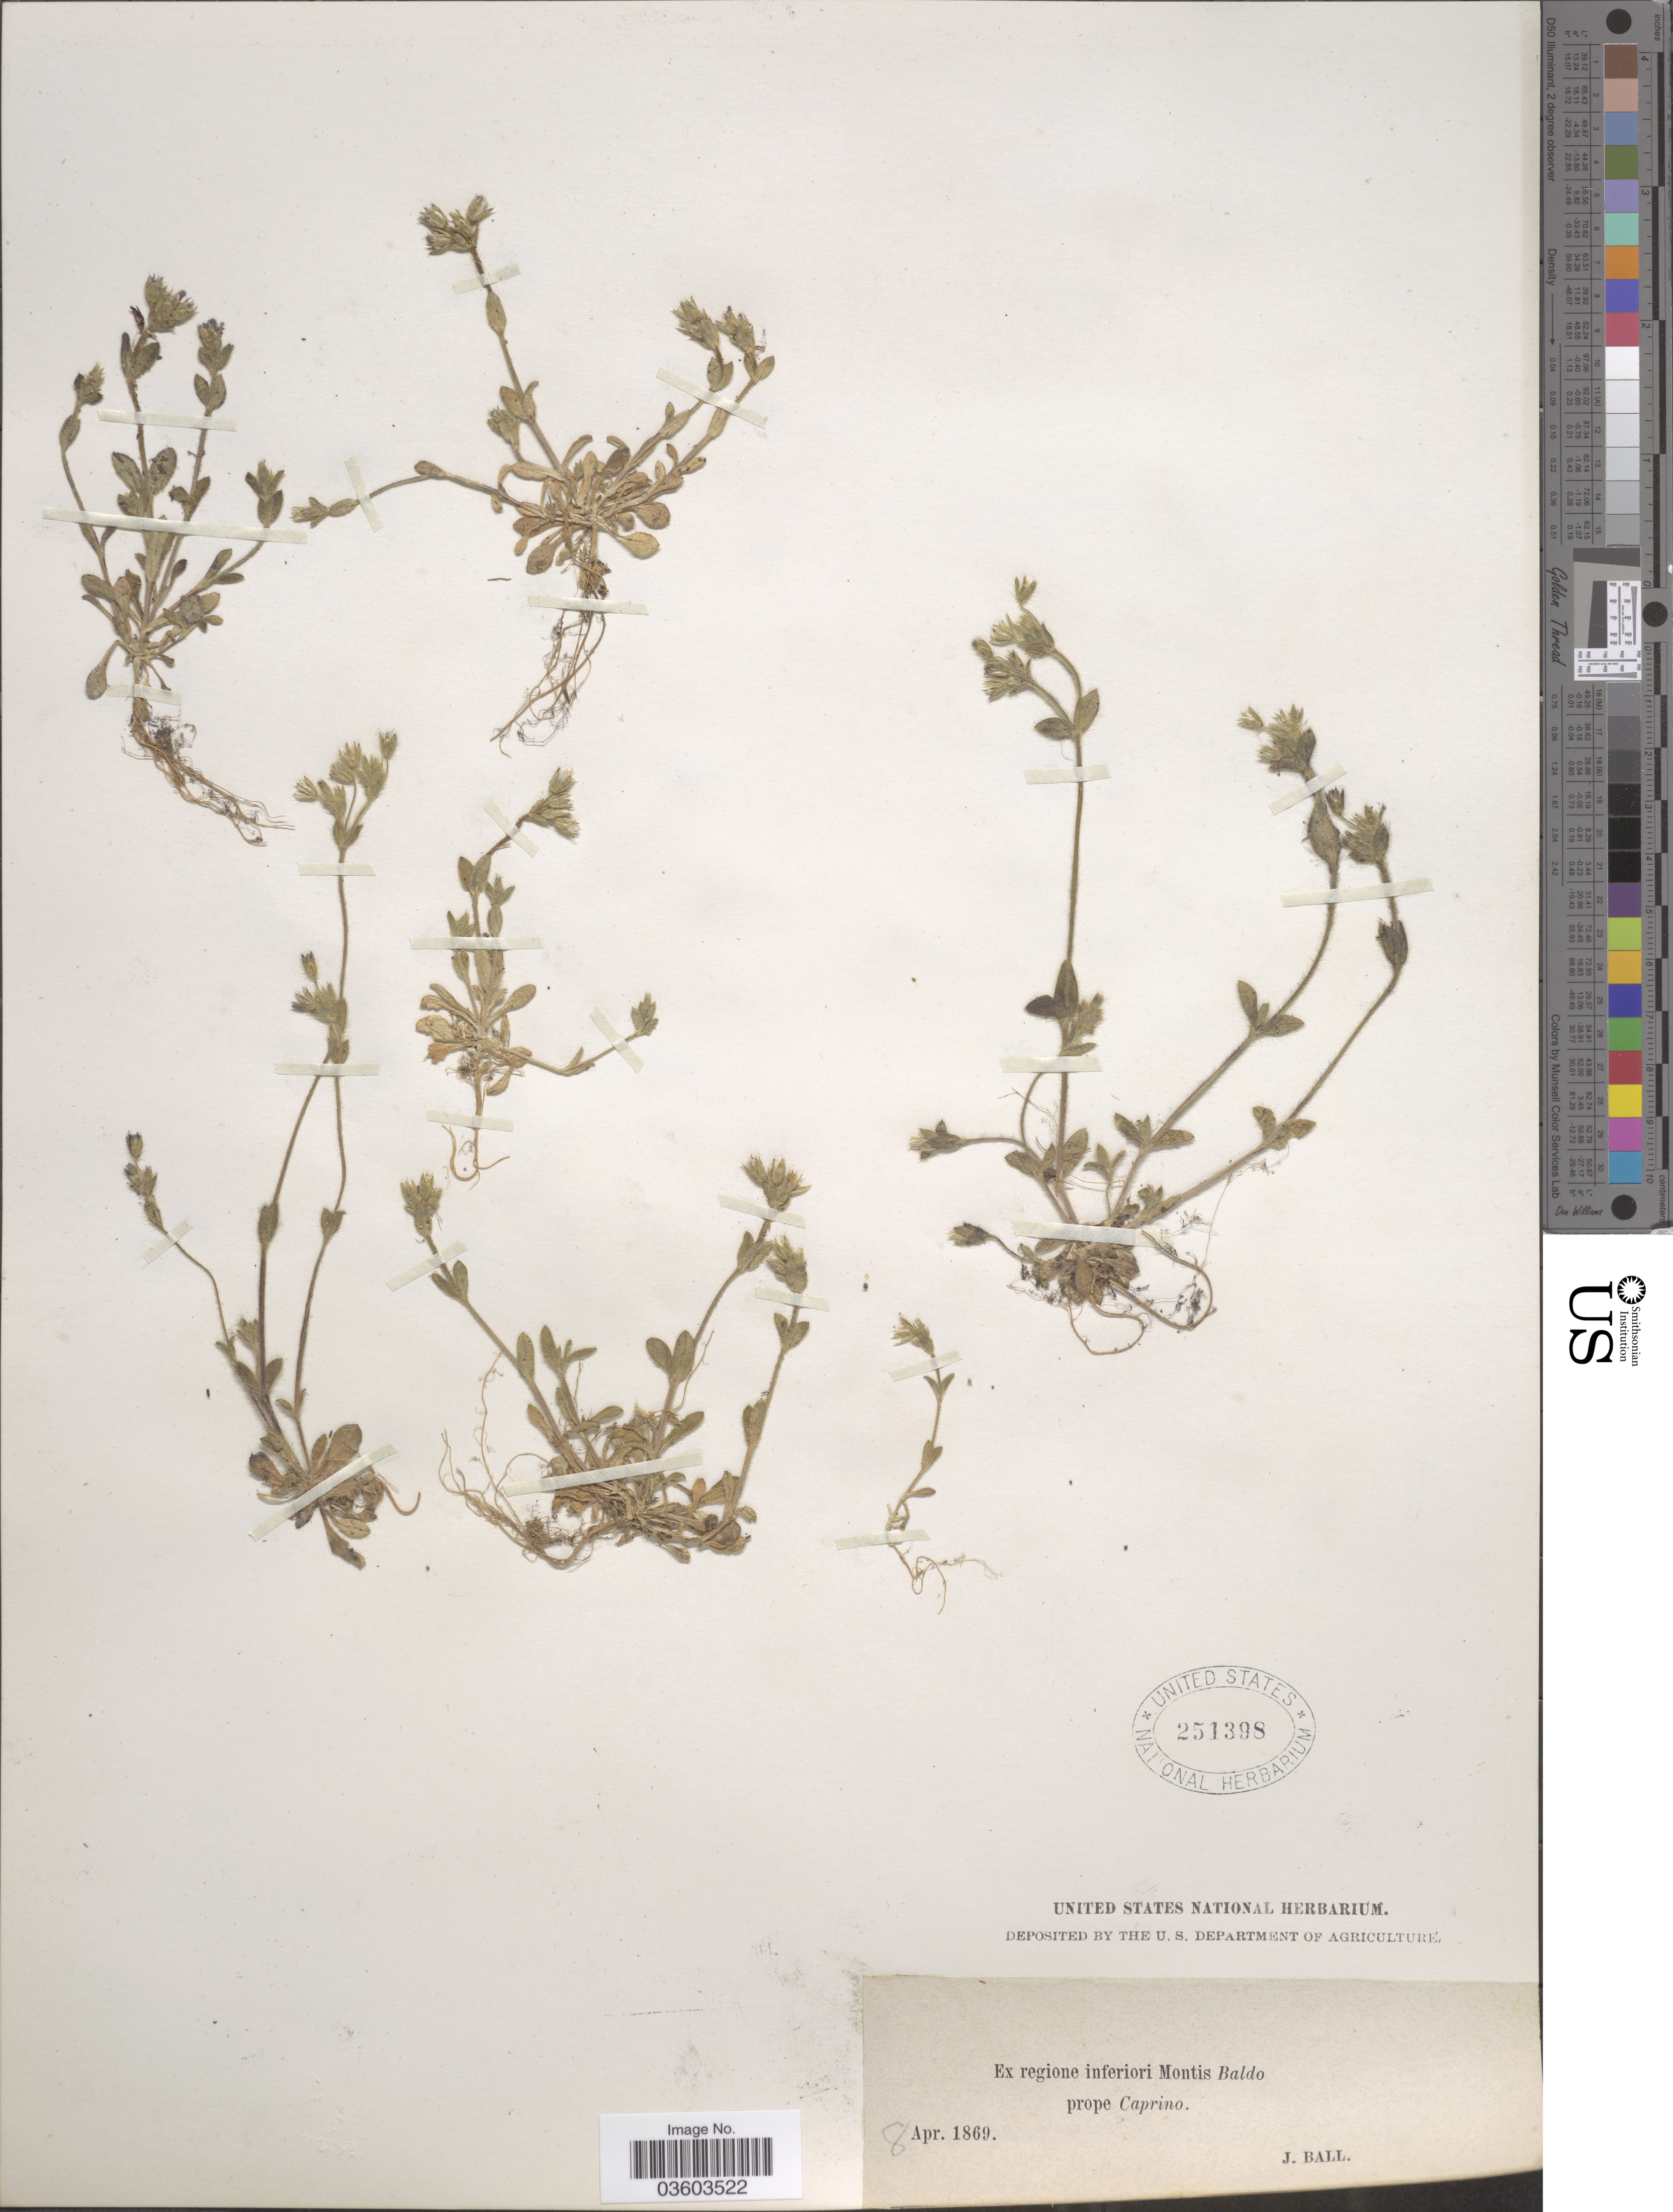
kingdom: Plantae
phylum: Tracheophyta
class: Magnoliopsida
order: Caryophyllales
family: Caryophyllaceae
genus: Cerastium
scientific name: Cerastium sp.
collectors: J. Ball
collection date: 1869-04-08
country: Italy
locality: Ex regione inferiori Montis Baldo, prope Caprino.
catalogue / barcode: US 251398